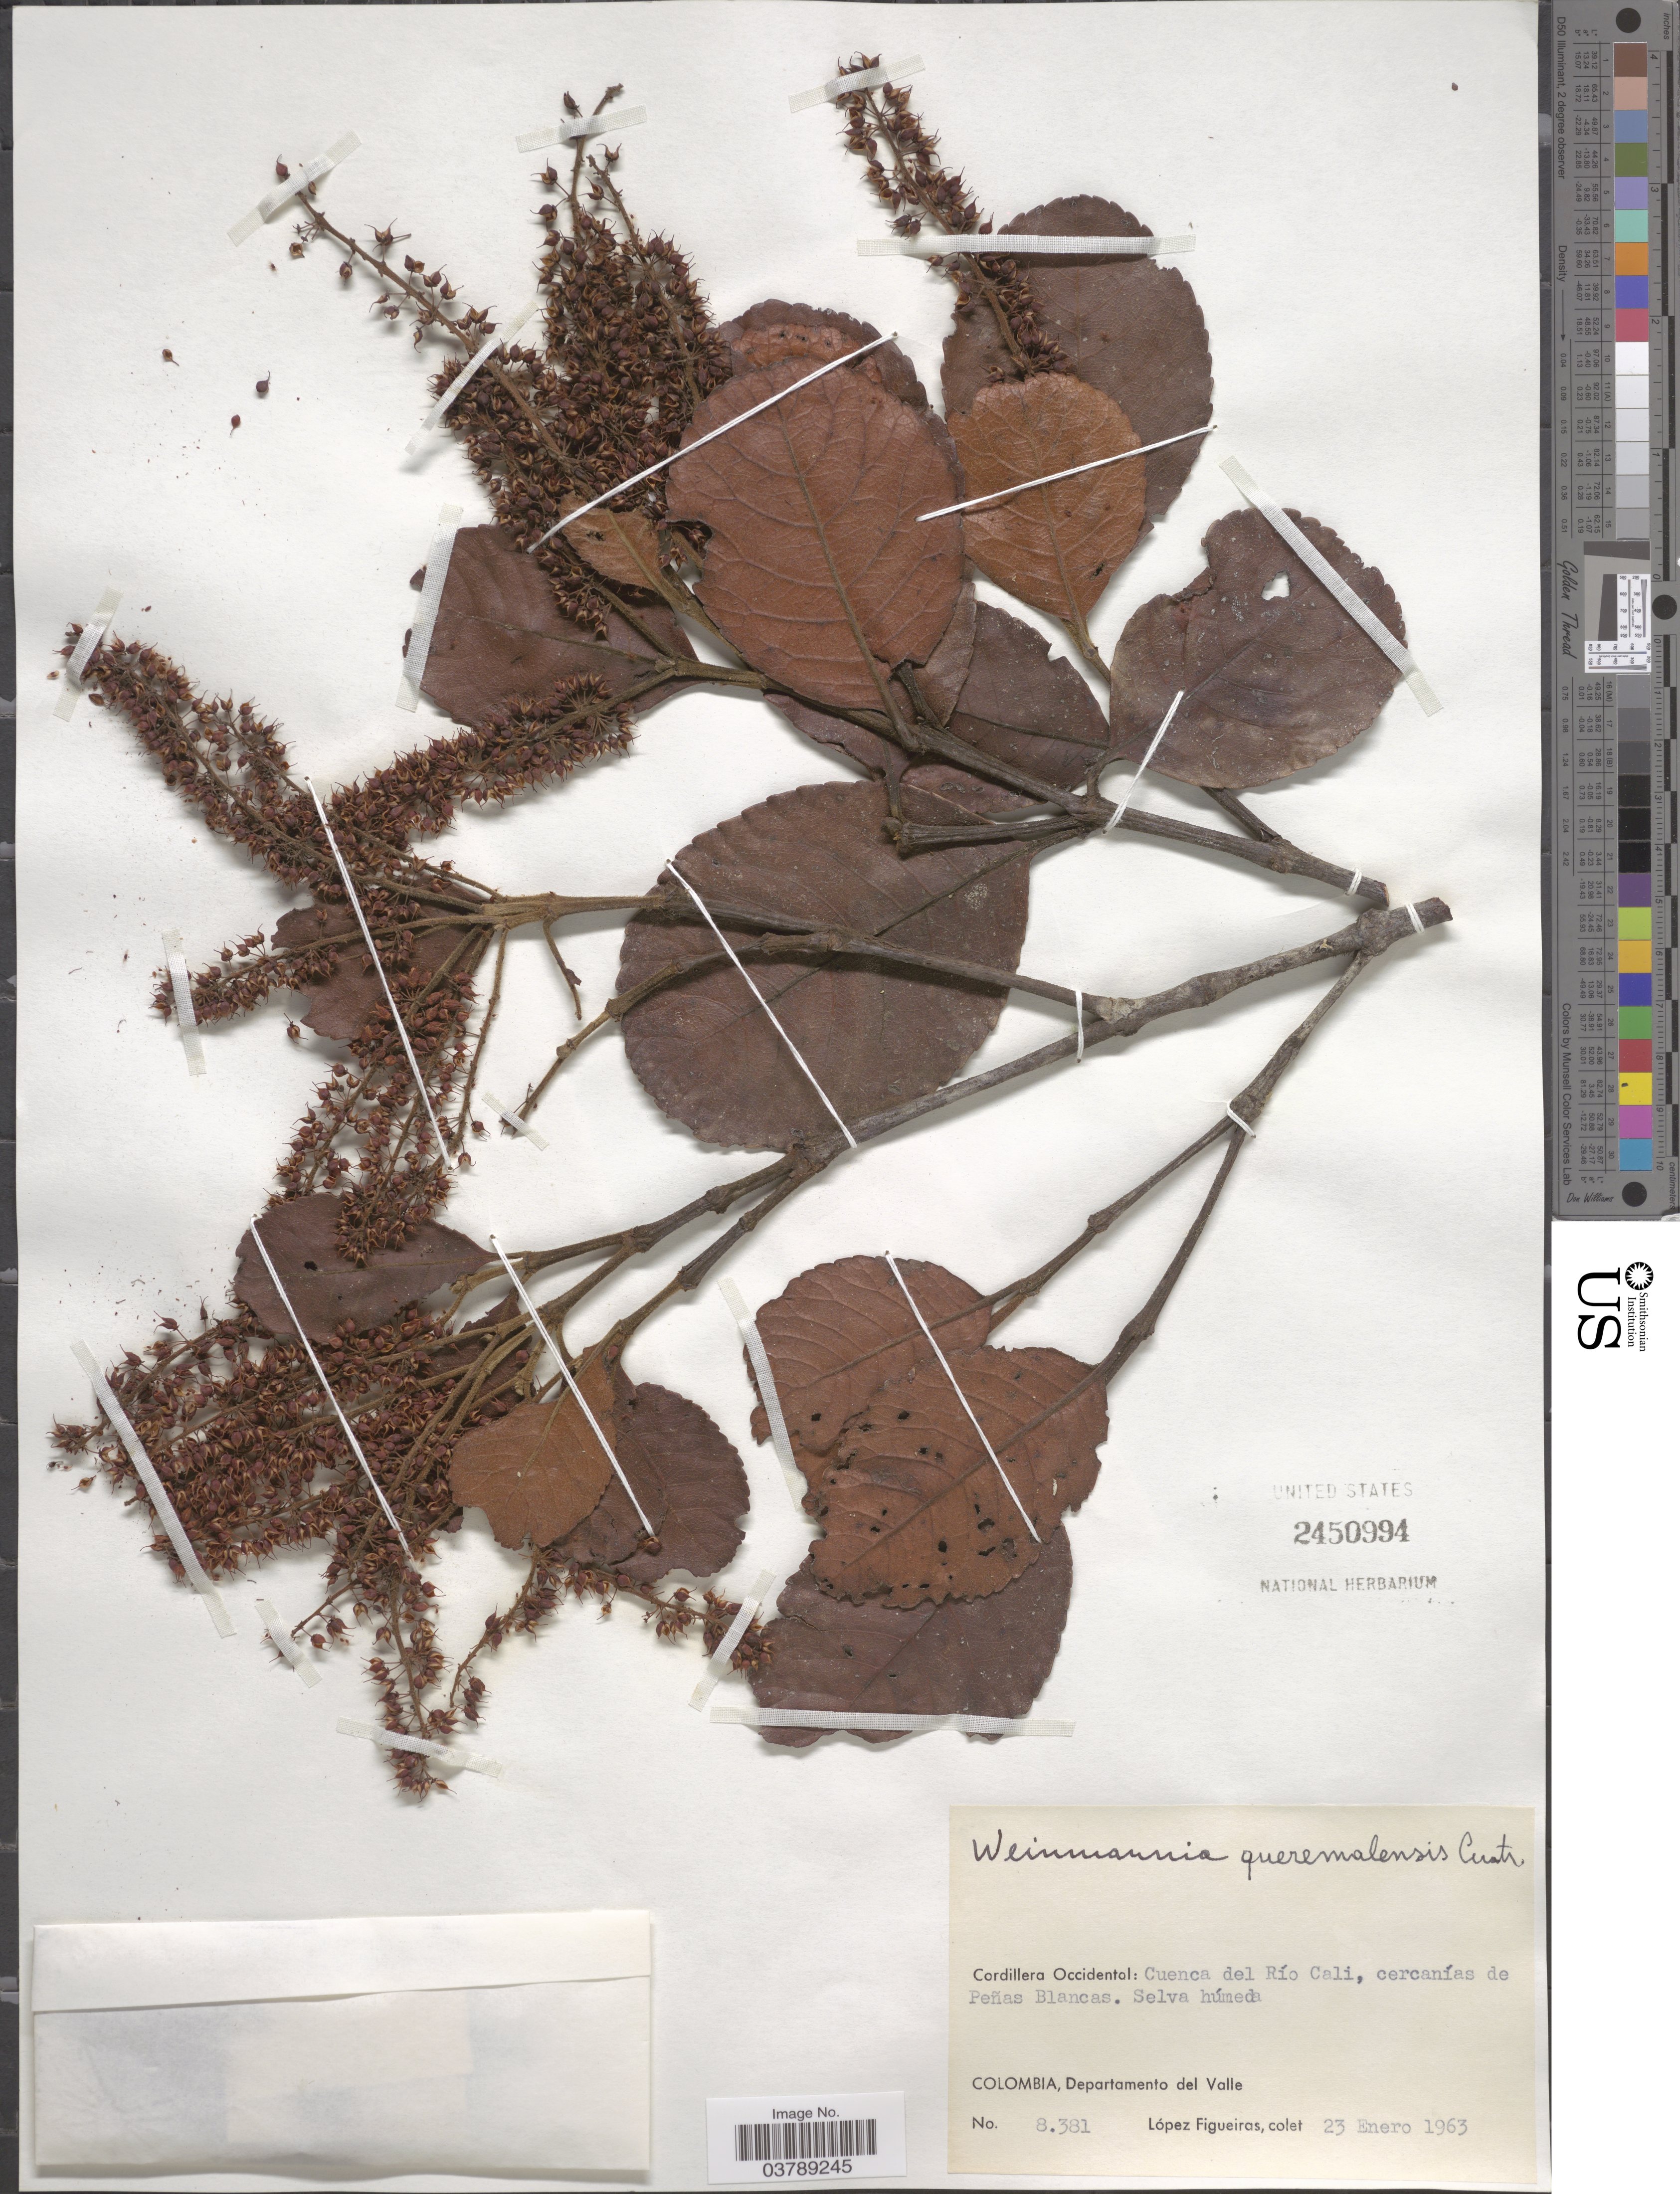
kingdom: Plantae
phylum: Tracheophyta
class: Magnoliopsida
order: Oxalidales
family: Cunoniaceae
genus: Weinmannia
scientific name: Weinmannia latifolia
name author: C. Presl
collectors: M. López Figueiras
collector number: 8381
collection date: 1963-01-23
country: Colombia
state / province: Valle del Cauca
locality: Cordillera Occidental: Cuenca del Río Cali, cercanias de Peñas Blancas. Departamento del Valle.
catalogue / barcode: US 2450994